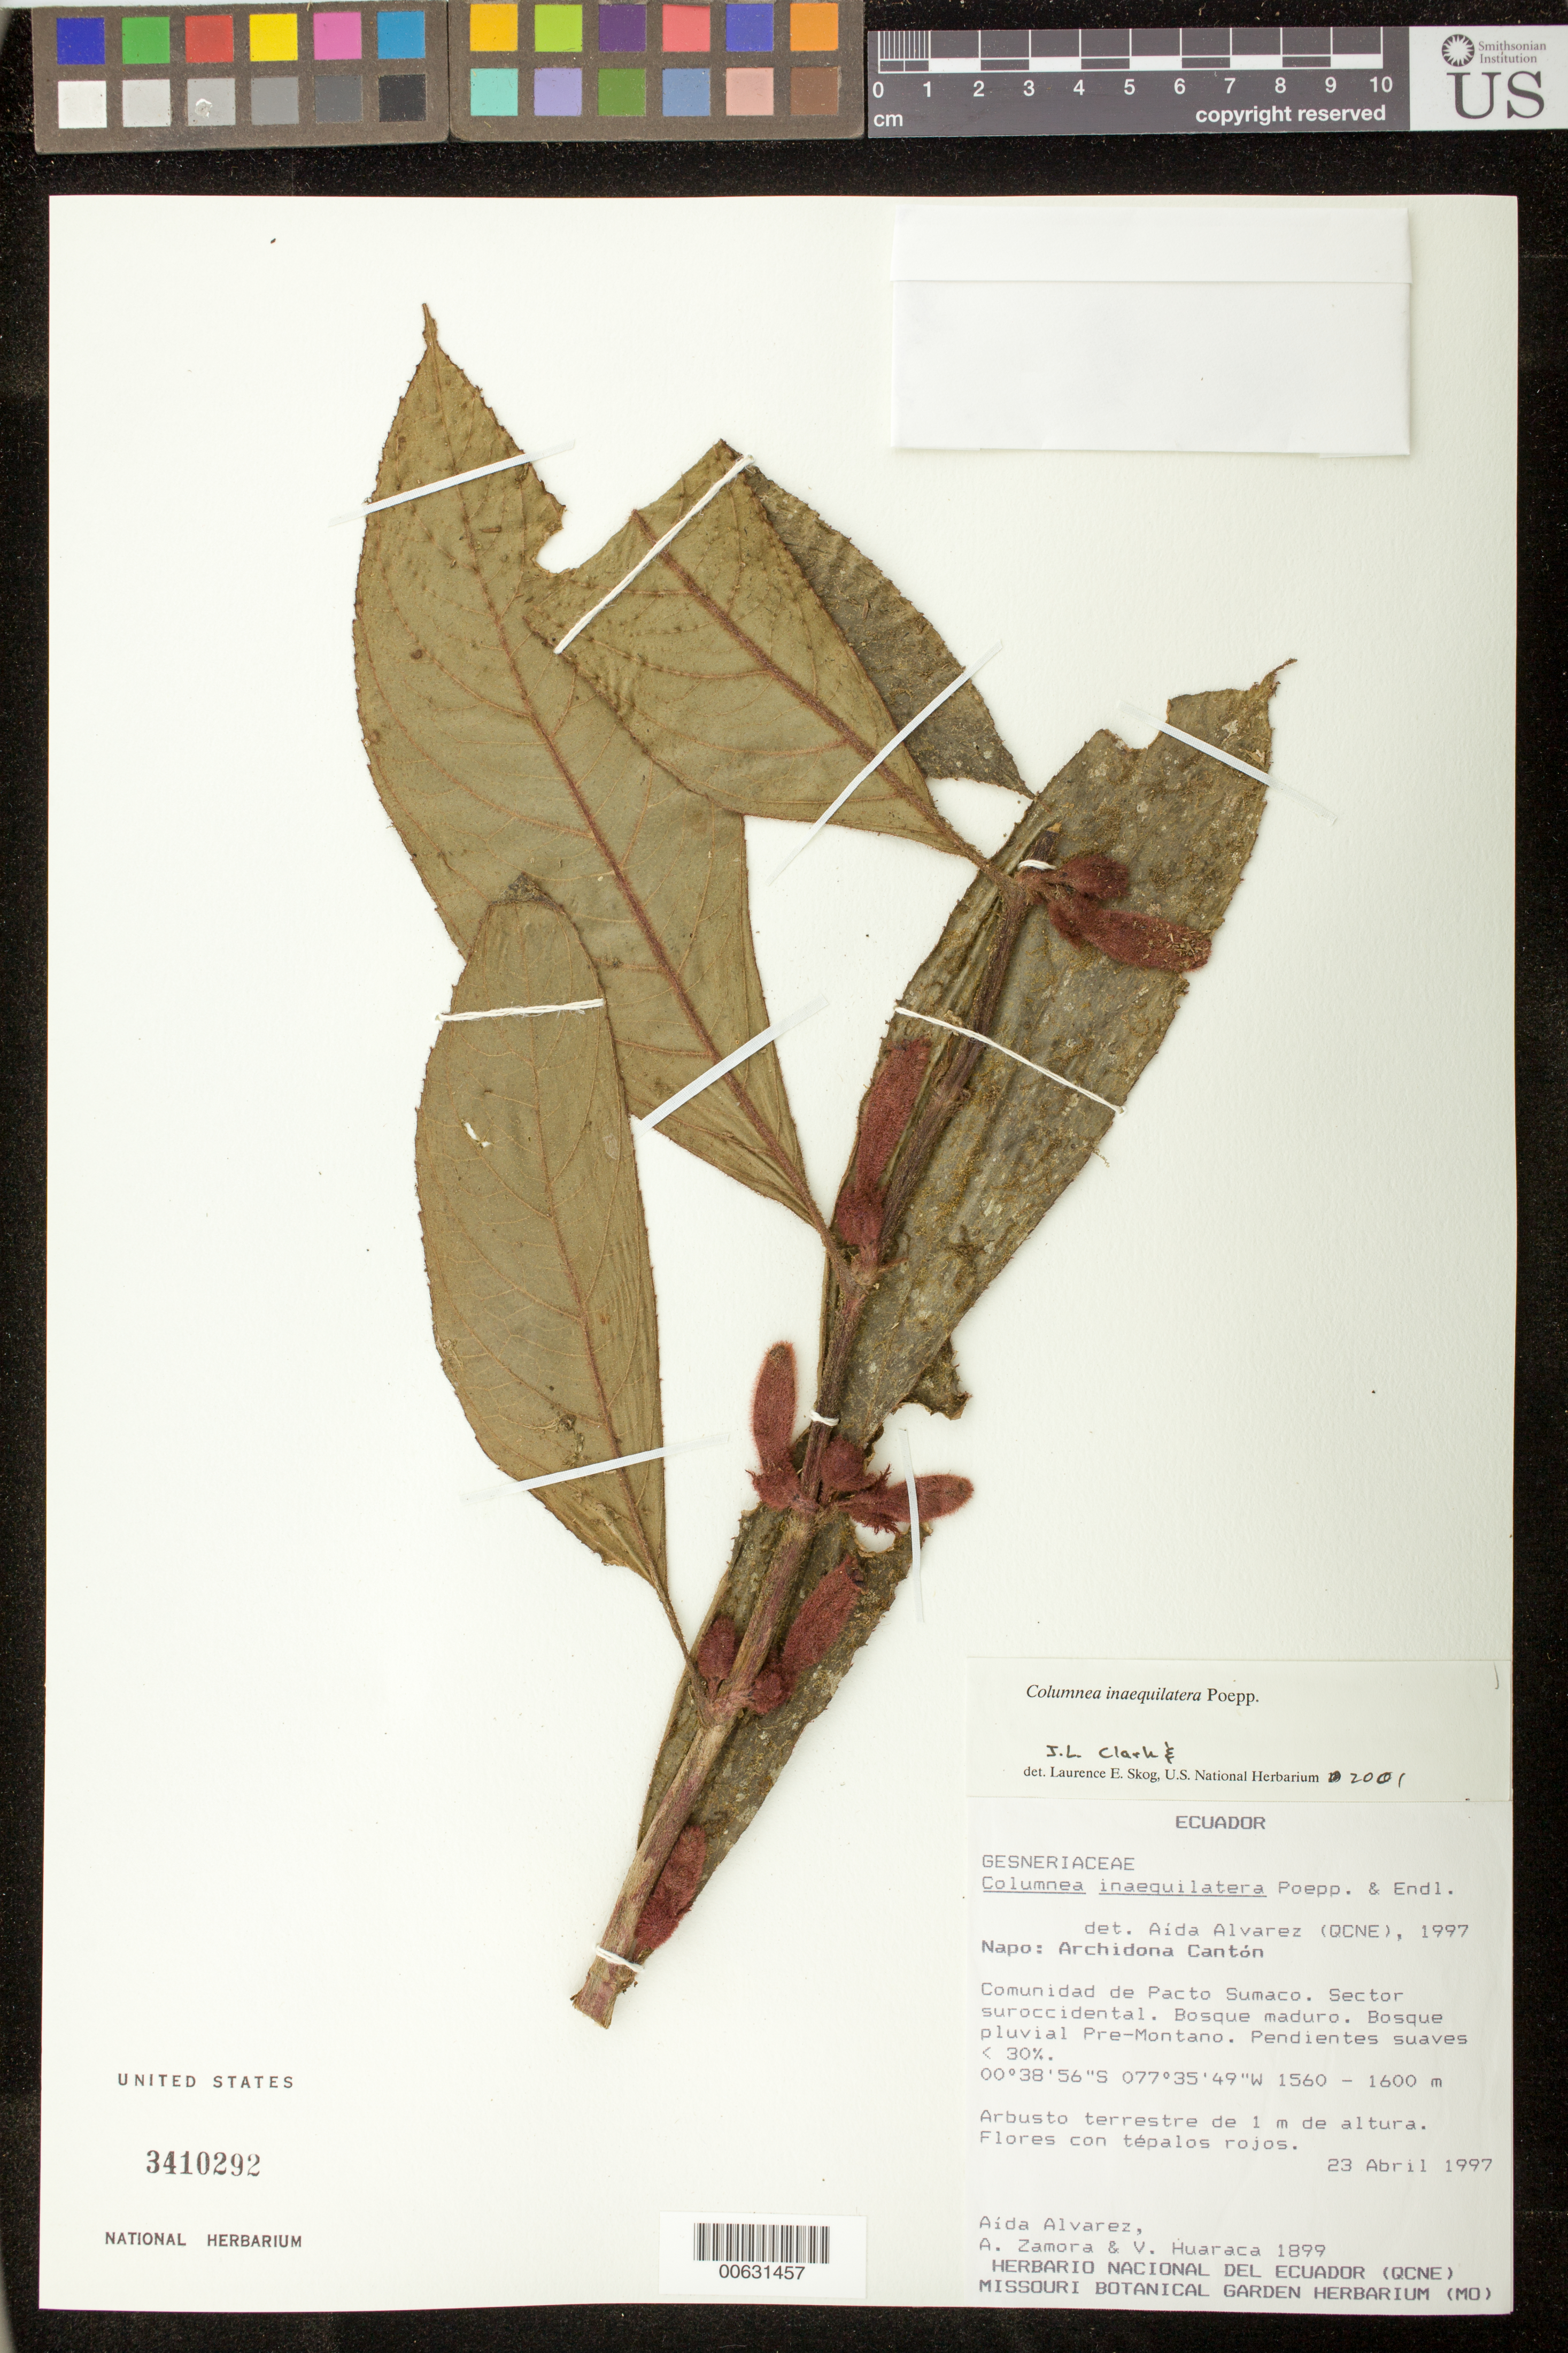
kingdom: Plantae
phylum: Tracheophyta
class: Magnoliopsida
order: Lamiales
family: Gesneriaceae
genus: Columnea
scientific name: Columnea inaequilatera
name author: Poepp.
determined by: Clark, J. L.; Skog, Laurence E.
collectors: A. Alvarez, A. Zamora & V. Huaraca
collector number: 1899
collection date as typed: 23 Apr 1997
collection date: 1997-04-23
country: Ecuador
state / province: Napo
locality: Archidona Cantón; comunidad de Pacto Sumaco, sector suroccidental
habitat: Bosque maduro; bosque pluvial pre-montano; pendientes suaves <30%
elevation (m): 1560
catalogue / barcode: US 3410292